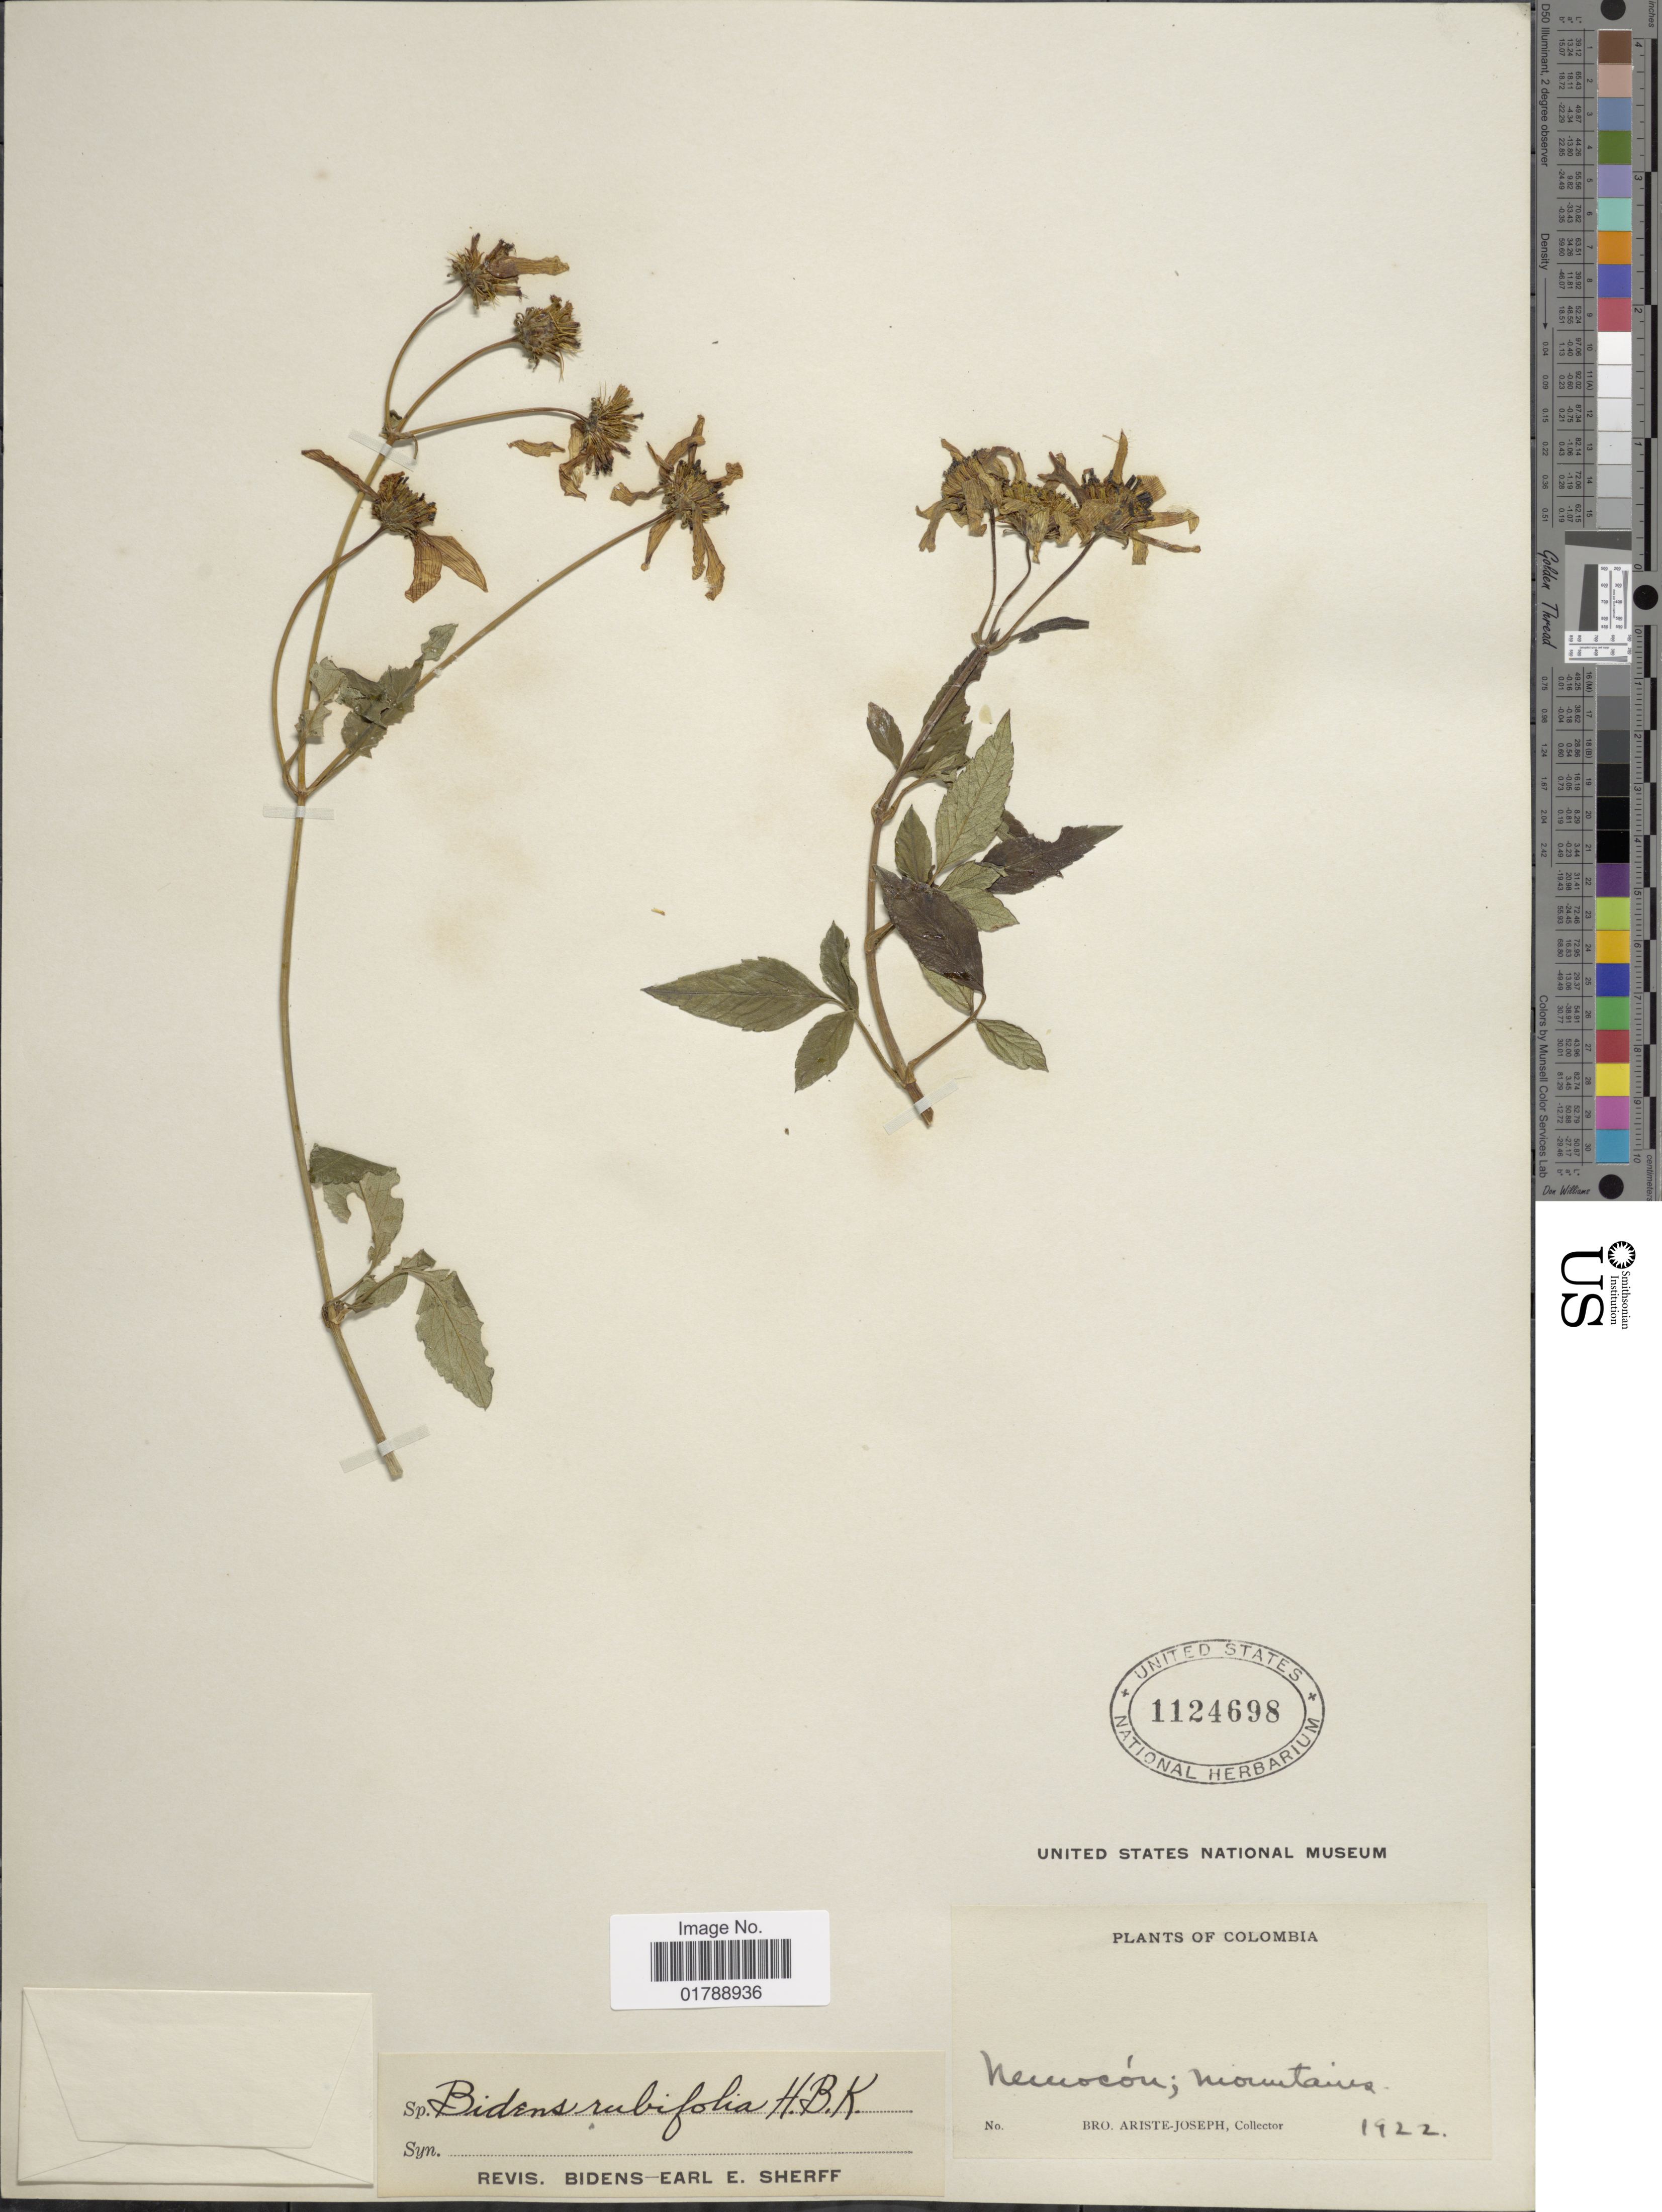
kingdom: Plantae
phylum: Tracheophyta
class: Magnoliopsida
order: Asterales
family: Asteraceae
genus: Bidens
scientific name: Bidens rubifolia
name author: Kunth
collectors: Bro. Ariste-Joseph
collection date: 1922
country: Colombia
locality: Nemocón; mountains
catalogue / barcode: US 1124698